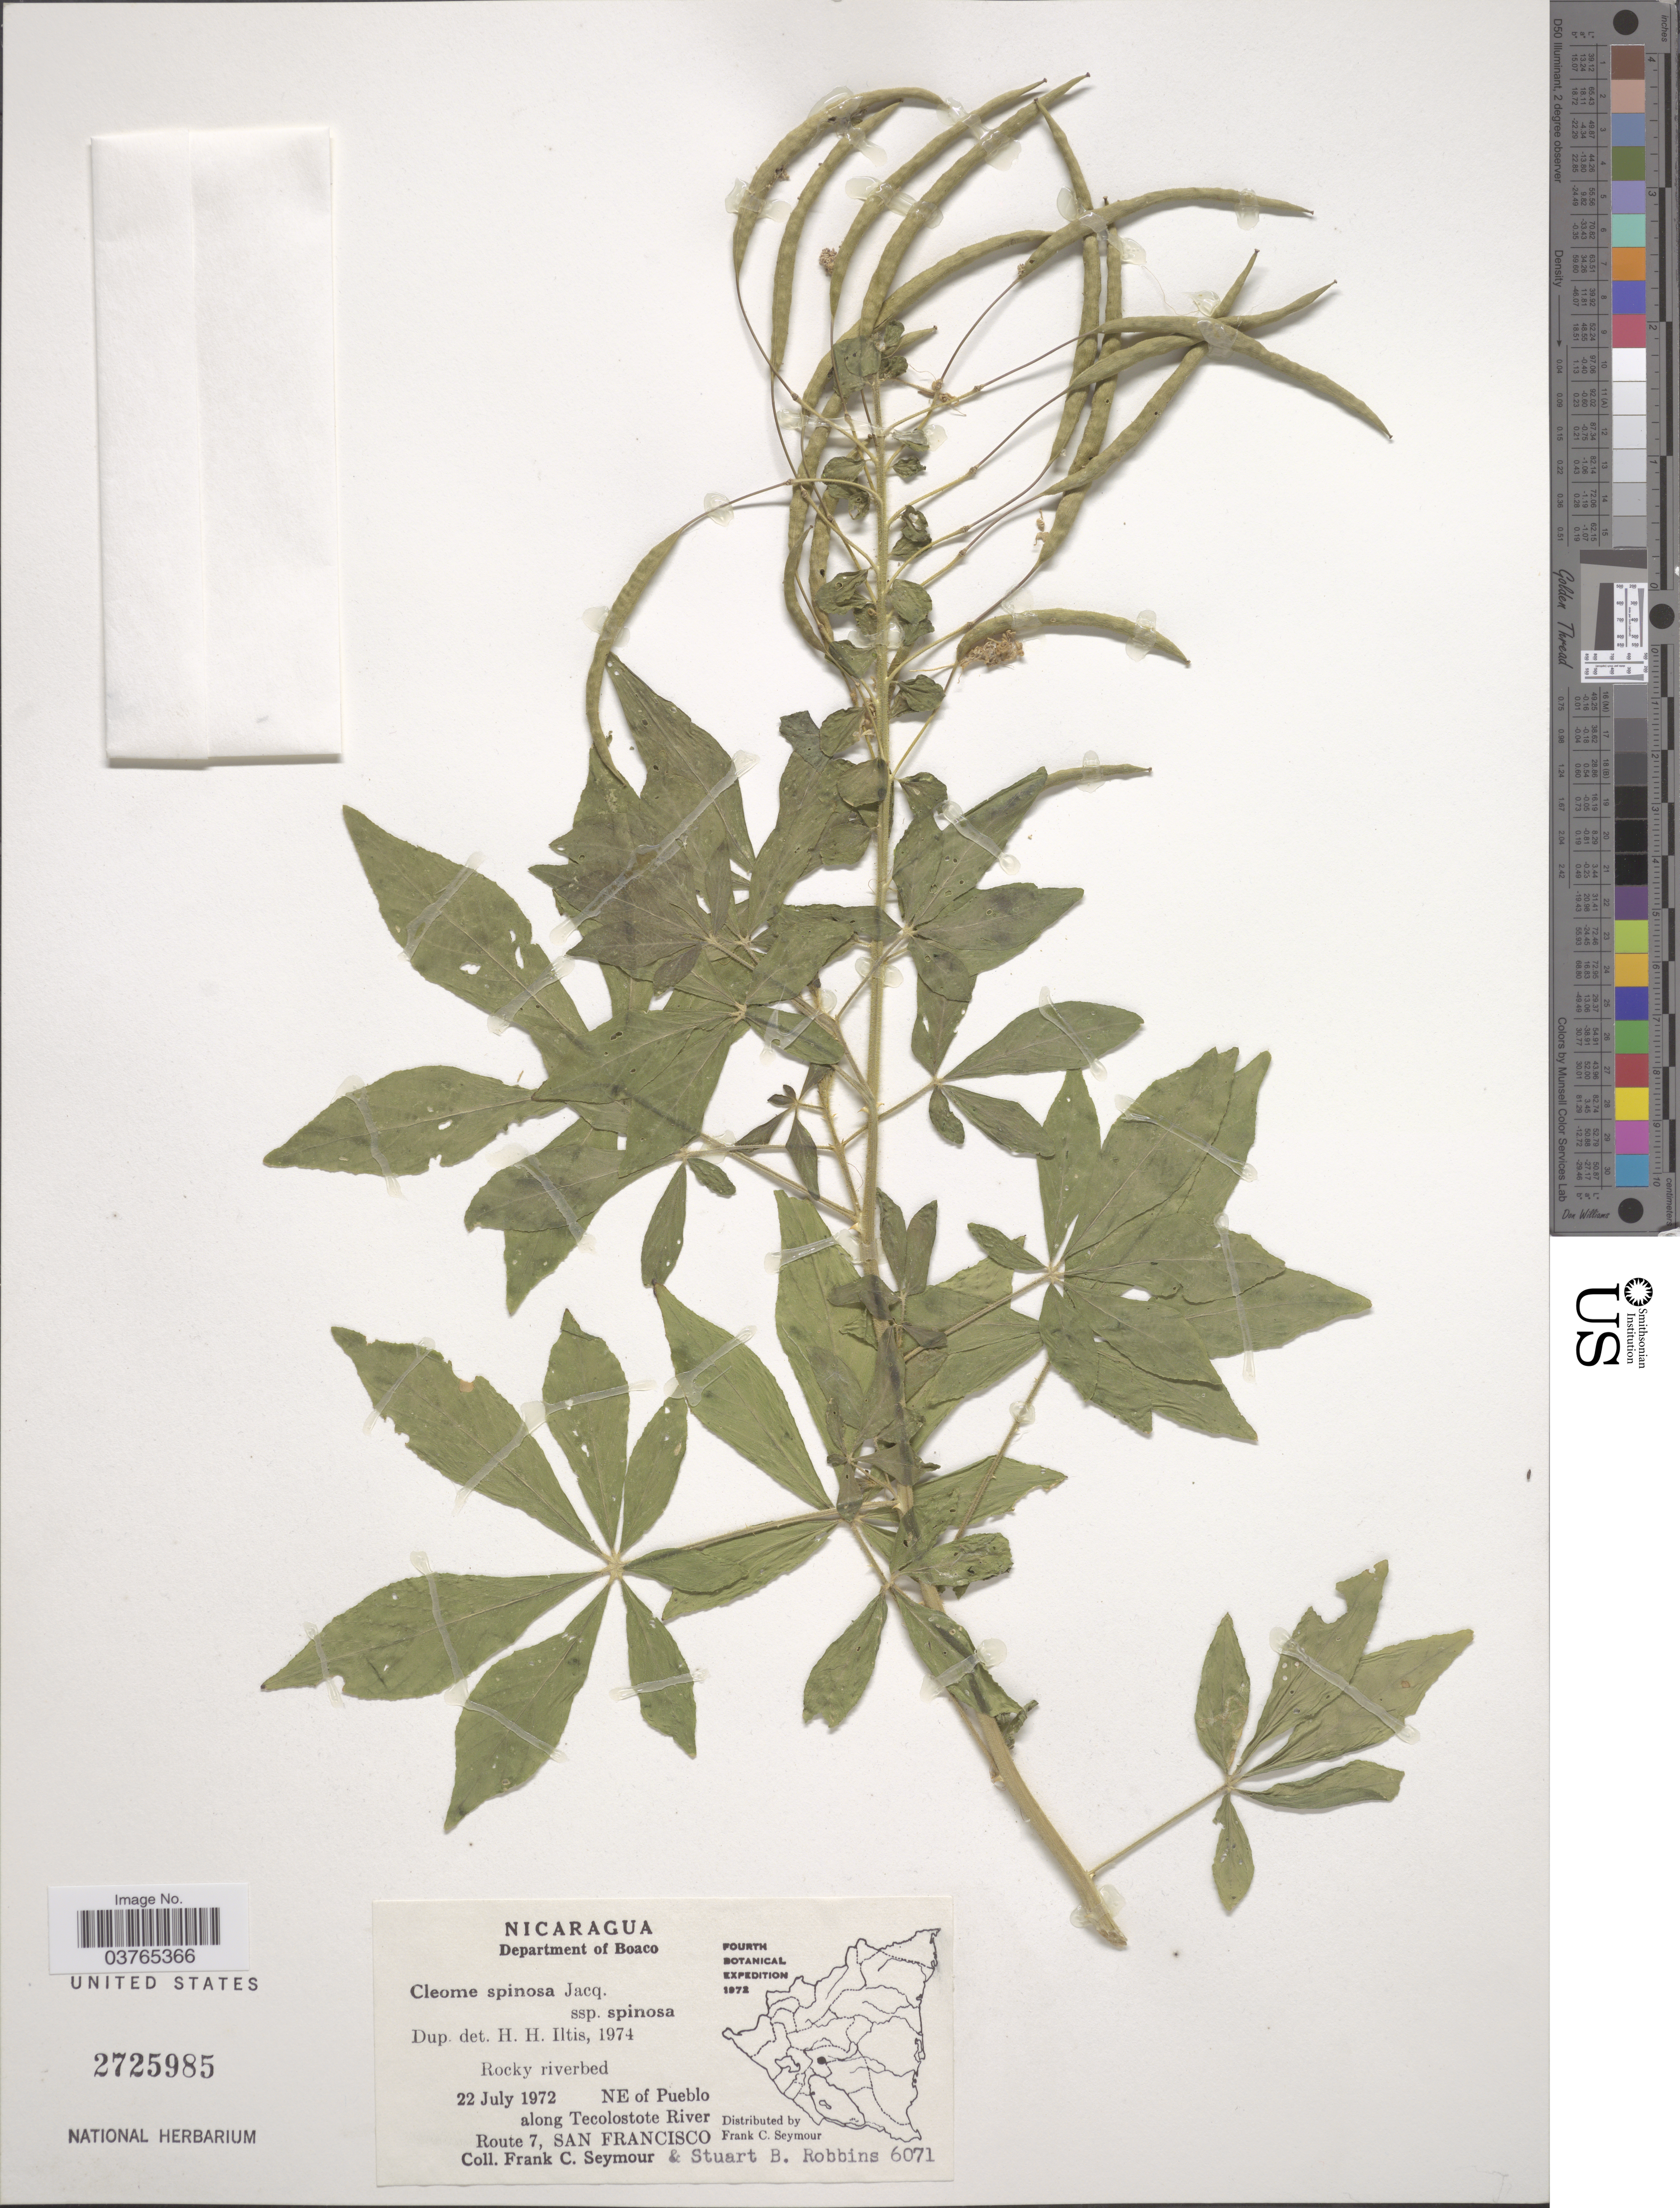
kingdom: Plantae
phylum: Tracheophyta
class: Magnoliopsida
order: Brassicales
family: Cleomaceae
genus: Tarenaya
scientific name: Tarenaya spinosa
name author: (Jacq.) Raf.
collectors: F. C. Seymour & S. B. Robbins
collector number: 6071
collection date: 1972-07-22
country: Nicaragua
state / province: Boaco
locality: Department of Boaco. NE of Pueblo along Tecolostote River.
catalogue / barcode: US 2725985